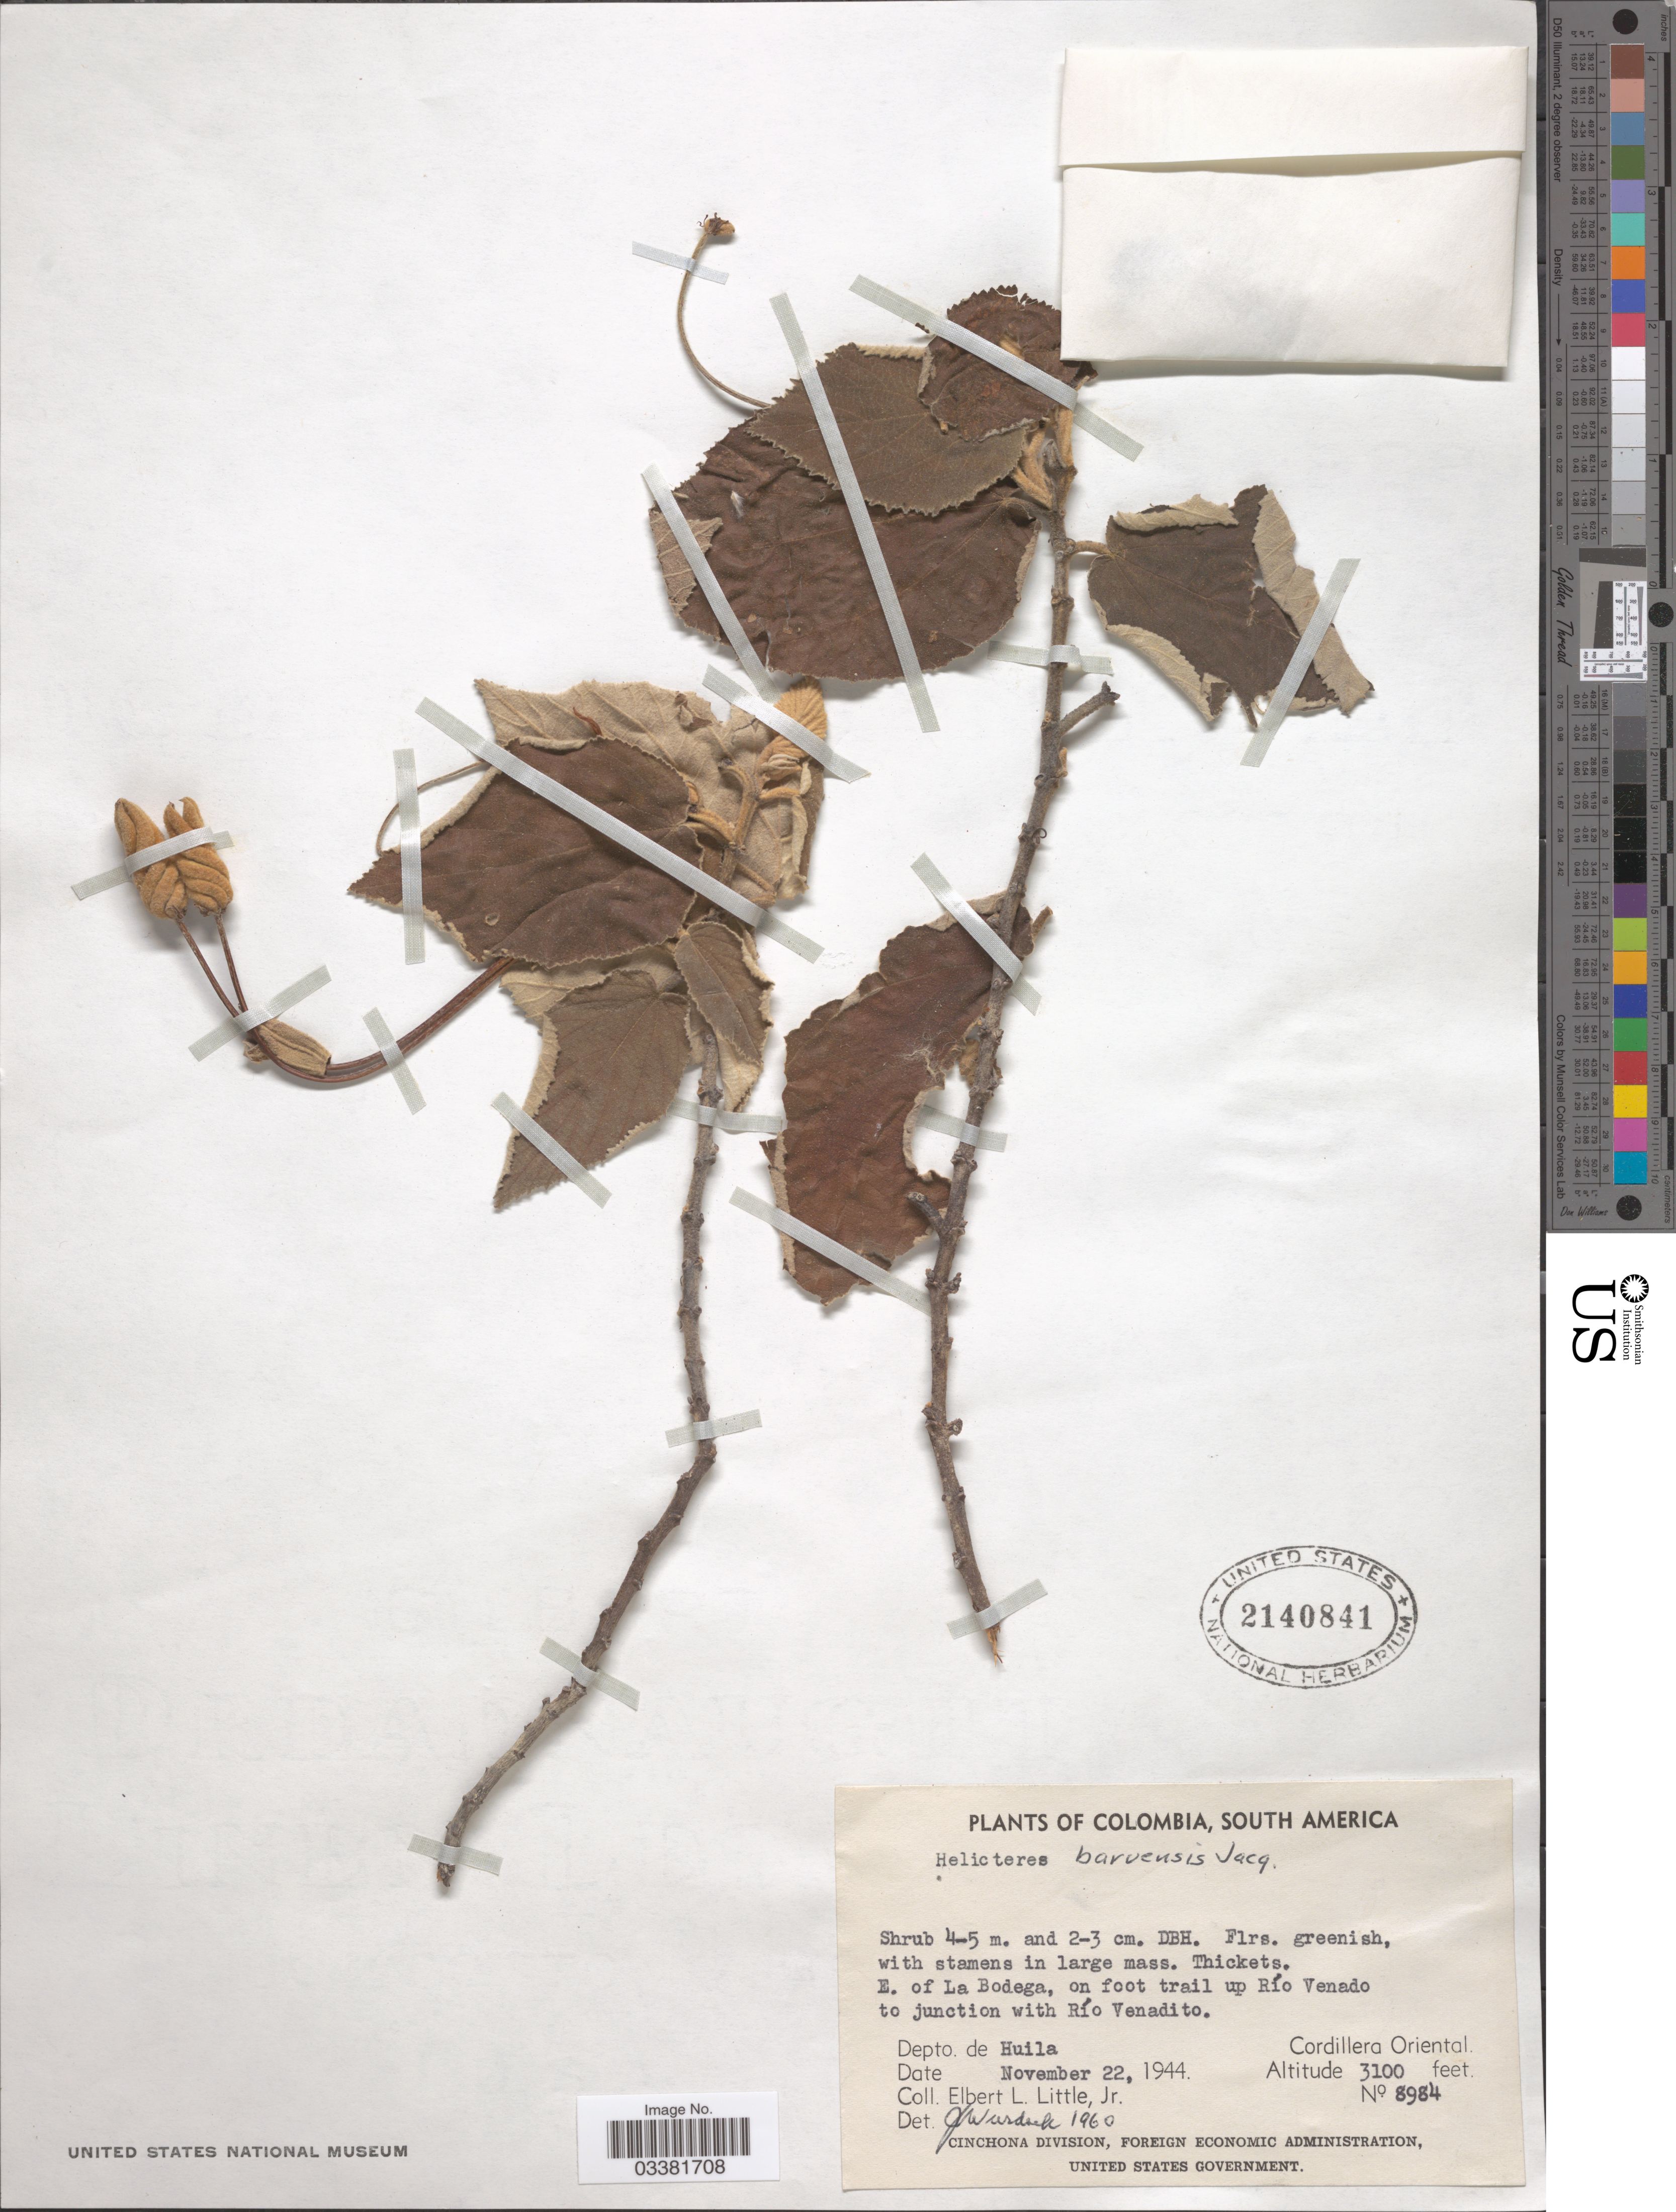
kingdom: Plantae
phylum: Tracheophyta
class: Magnoliopsida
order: Malvales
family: Malvaceae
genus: Helicteres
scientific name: Helicteres baruensis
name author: Jacq.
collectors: E. L. Little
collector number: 8984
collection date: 1944-11-22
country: Colombia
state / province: Huila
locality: E. of La Bodega, on foot trail up Río Venado to junction with Río Venadito. Depto. de Huila Cordillera Oriental.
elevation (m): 945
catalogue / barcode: US 2140841